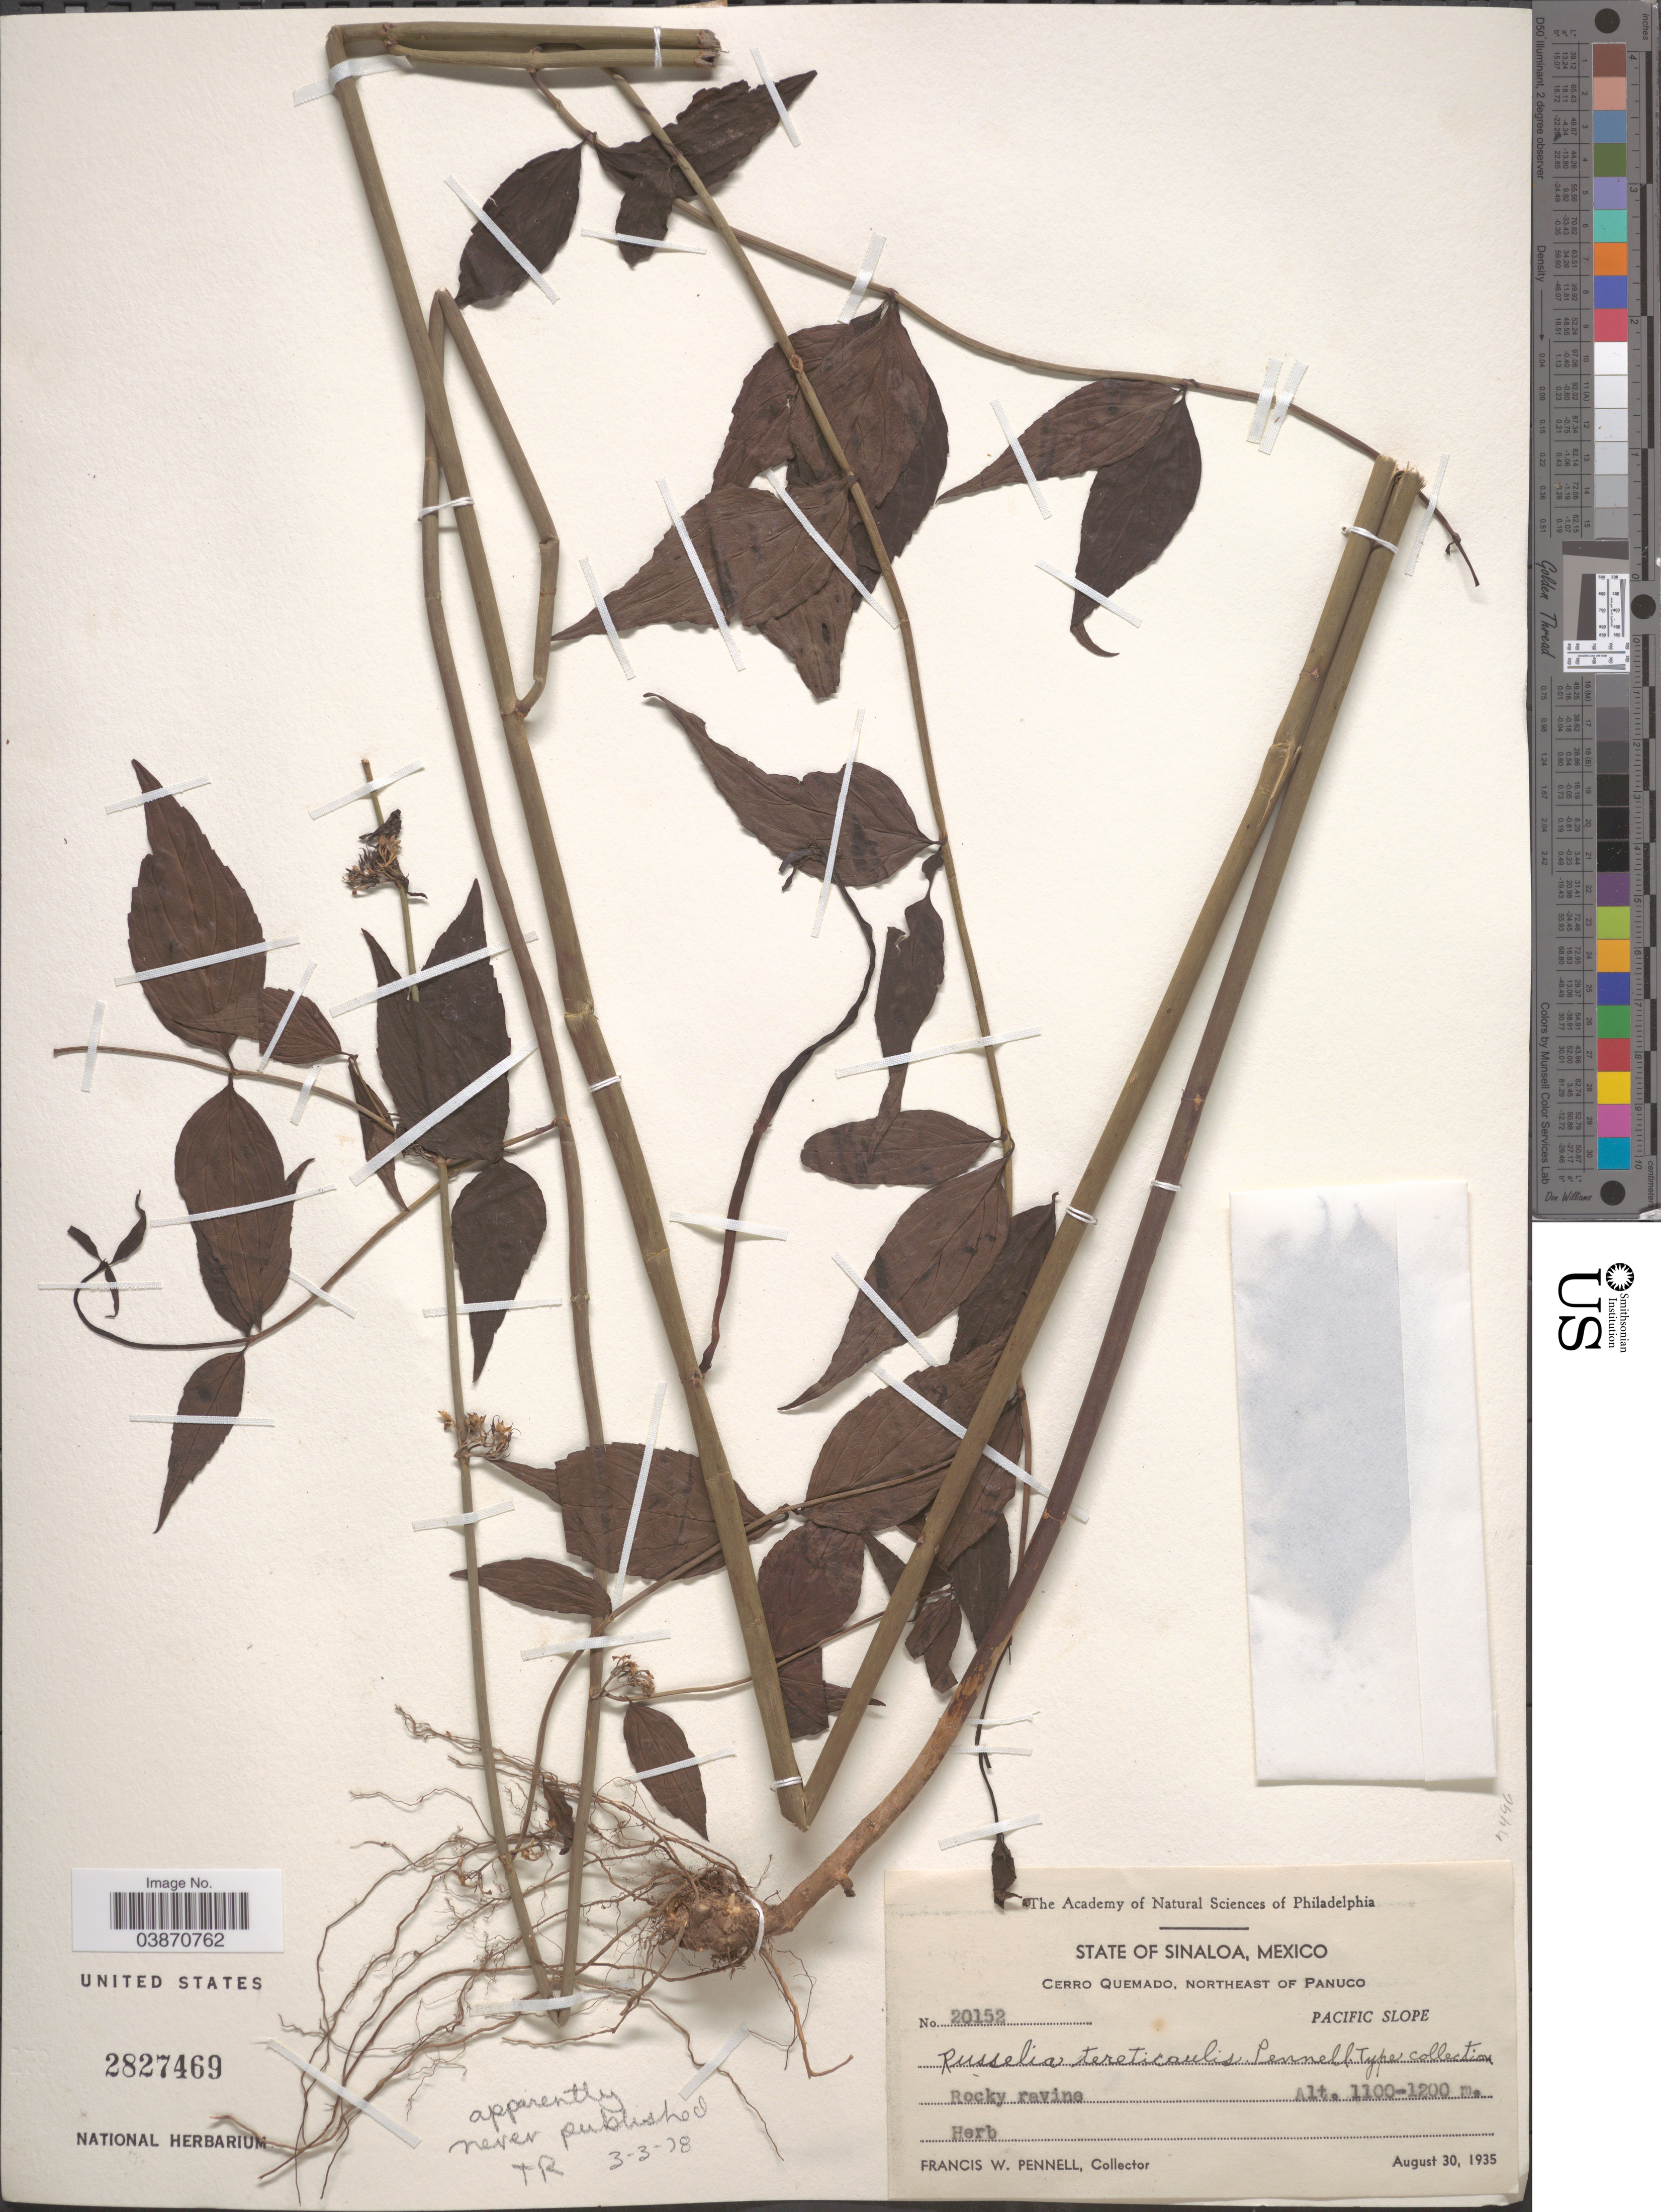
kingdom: Plantae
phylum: Tracheophyta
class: Magnoliopsida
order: Lamiales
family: Plantaginaceae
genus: Russelia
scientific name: Russelia sp.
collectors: F. W. Pennell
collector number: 20152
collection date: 1935-08-30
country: Mexico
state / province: Sinaloa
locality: Cerro Quemado, Northeast of Panuco. Pacific Slope.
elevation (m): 1100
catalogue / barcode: US 2827469